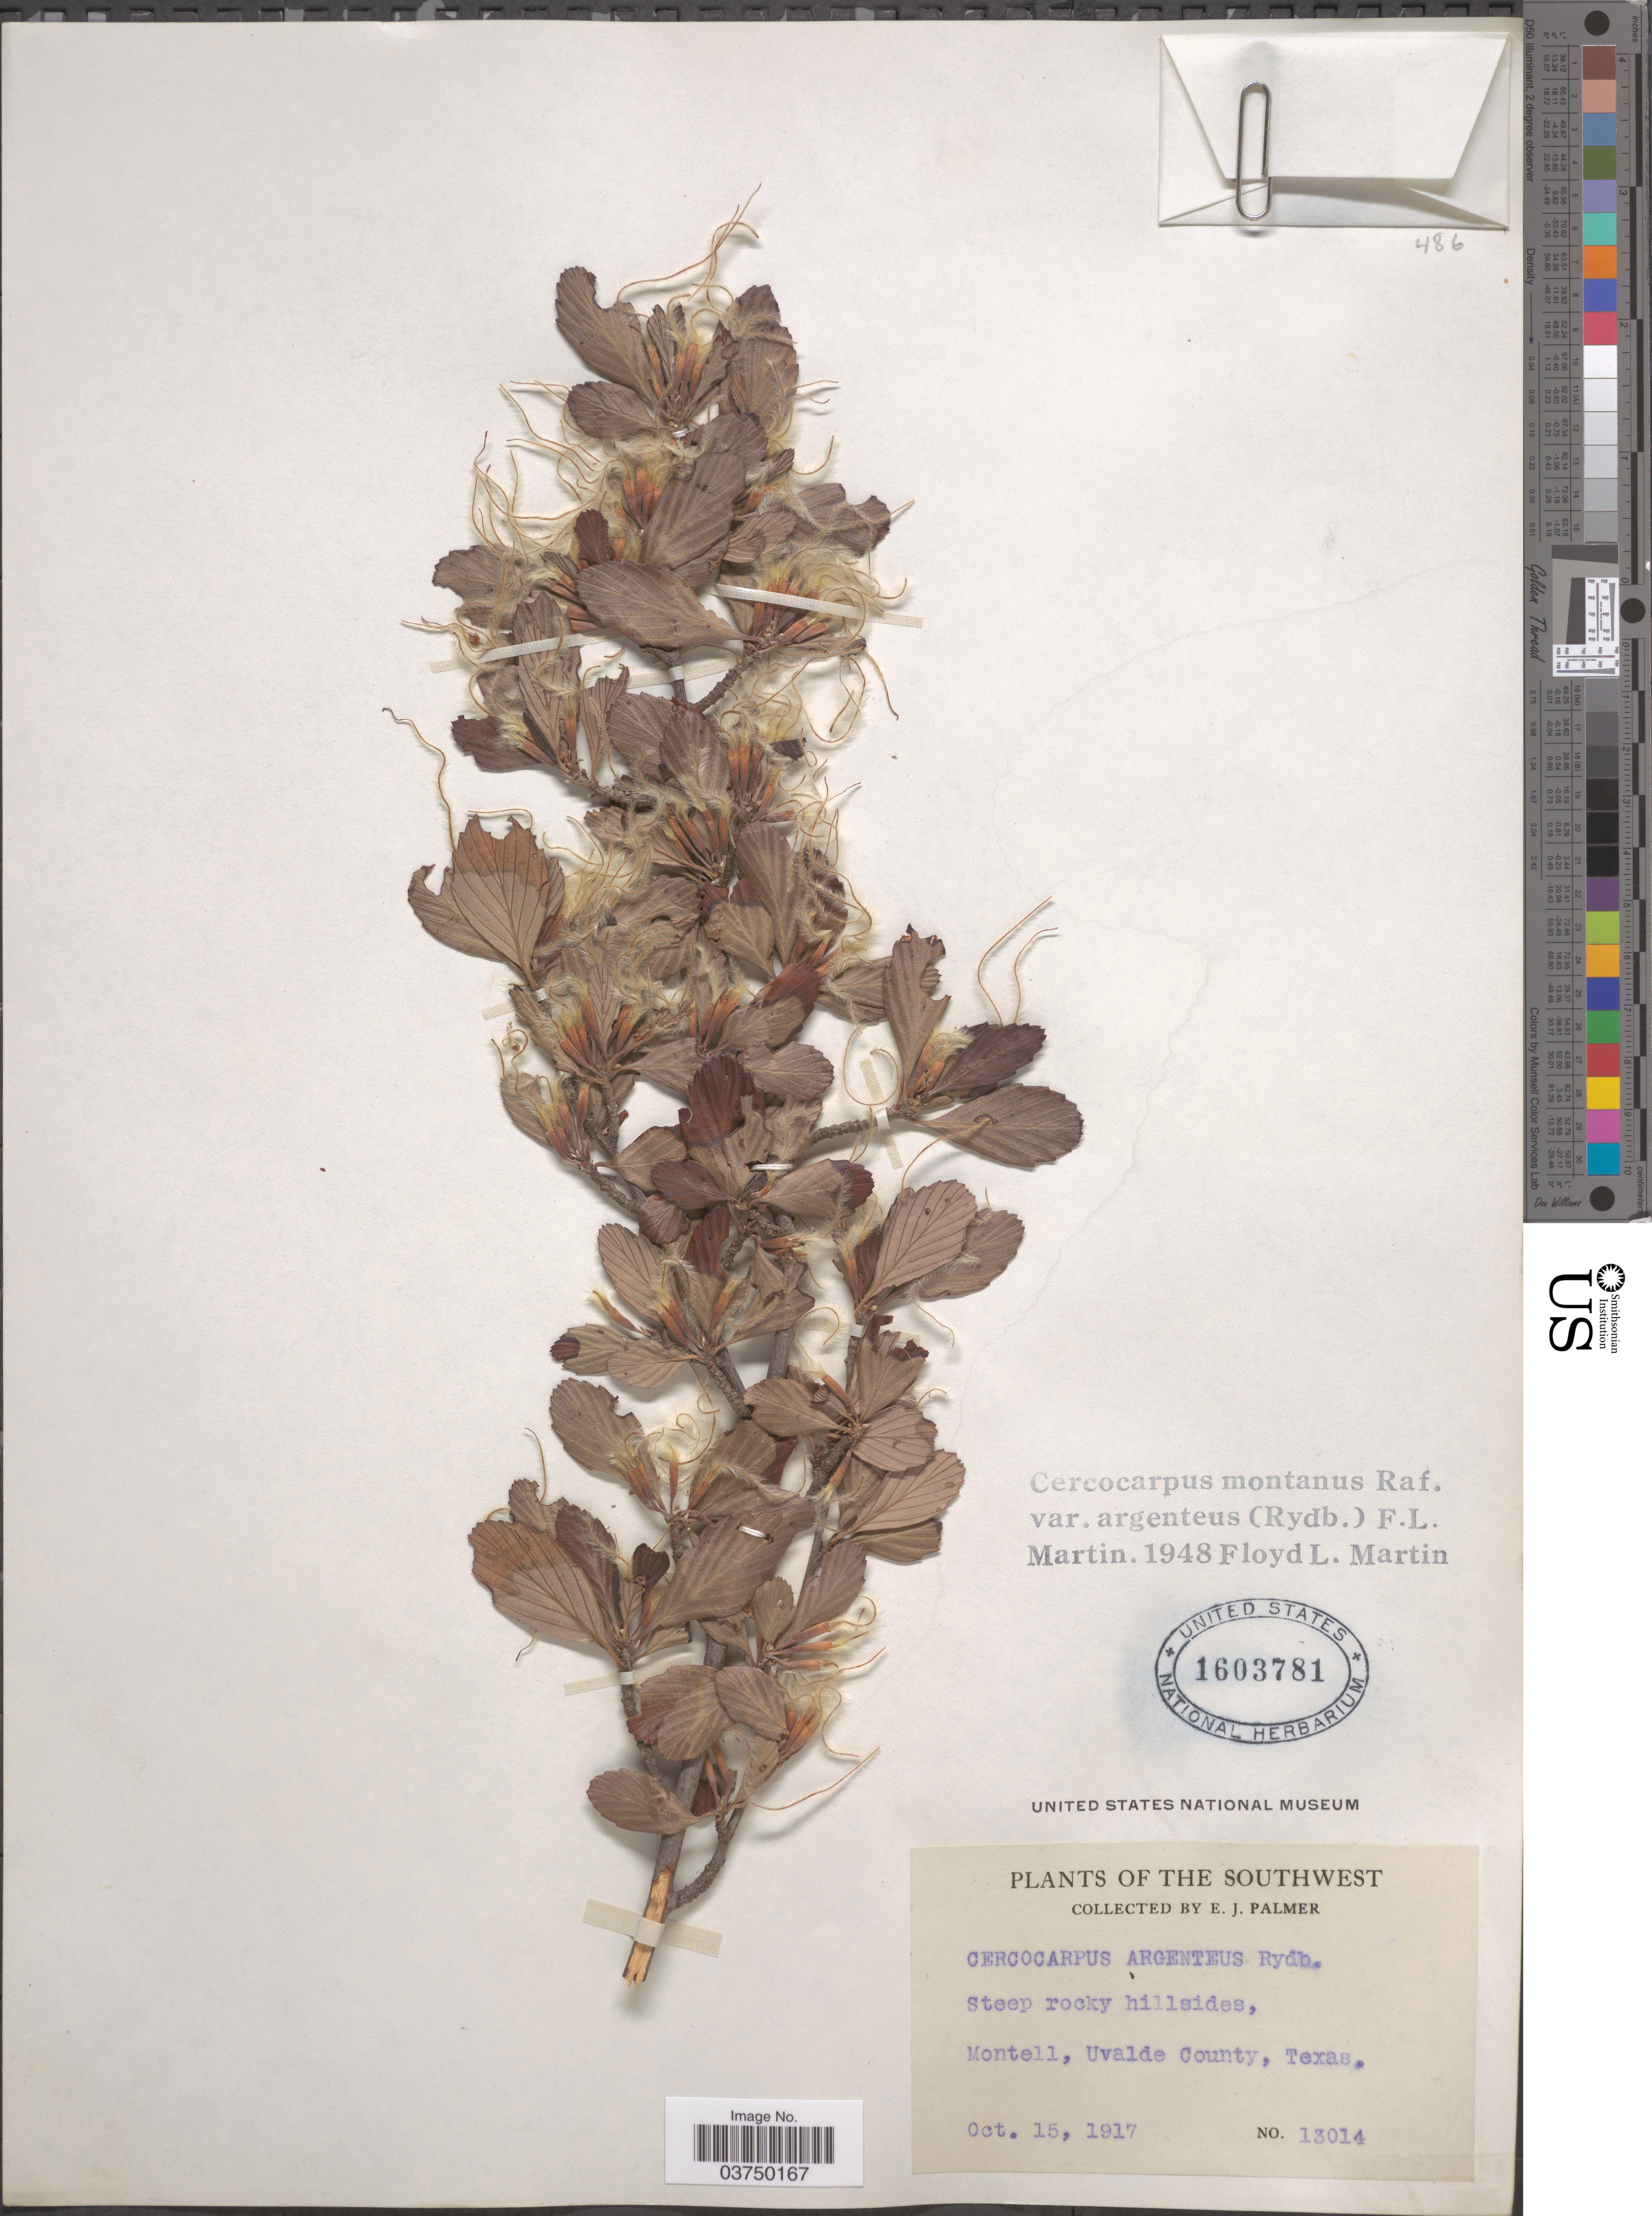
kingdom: Plantae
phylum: Tracheophyta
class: Magnoliopsida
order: Rosales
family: Rosaceae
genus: Cercocarpus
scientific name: Cercocarpus montanus var. argenteus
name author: (Rydb.) F.L. Martin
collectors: E. J. Palmer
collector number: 13014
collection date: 1917-10-15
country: United States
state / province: Texas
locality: The Southwest. Montell, Uvalde County.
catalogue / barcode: US 1603781